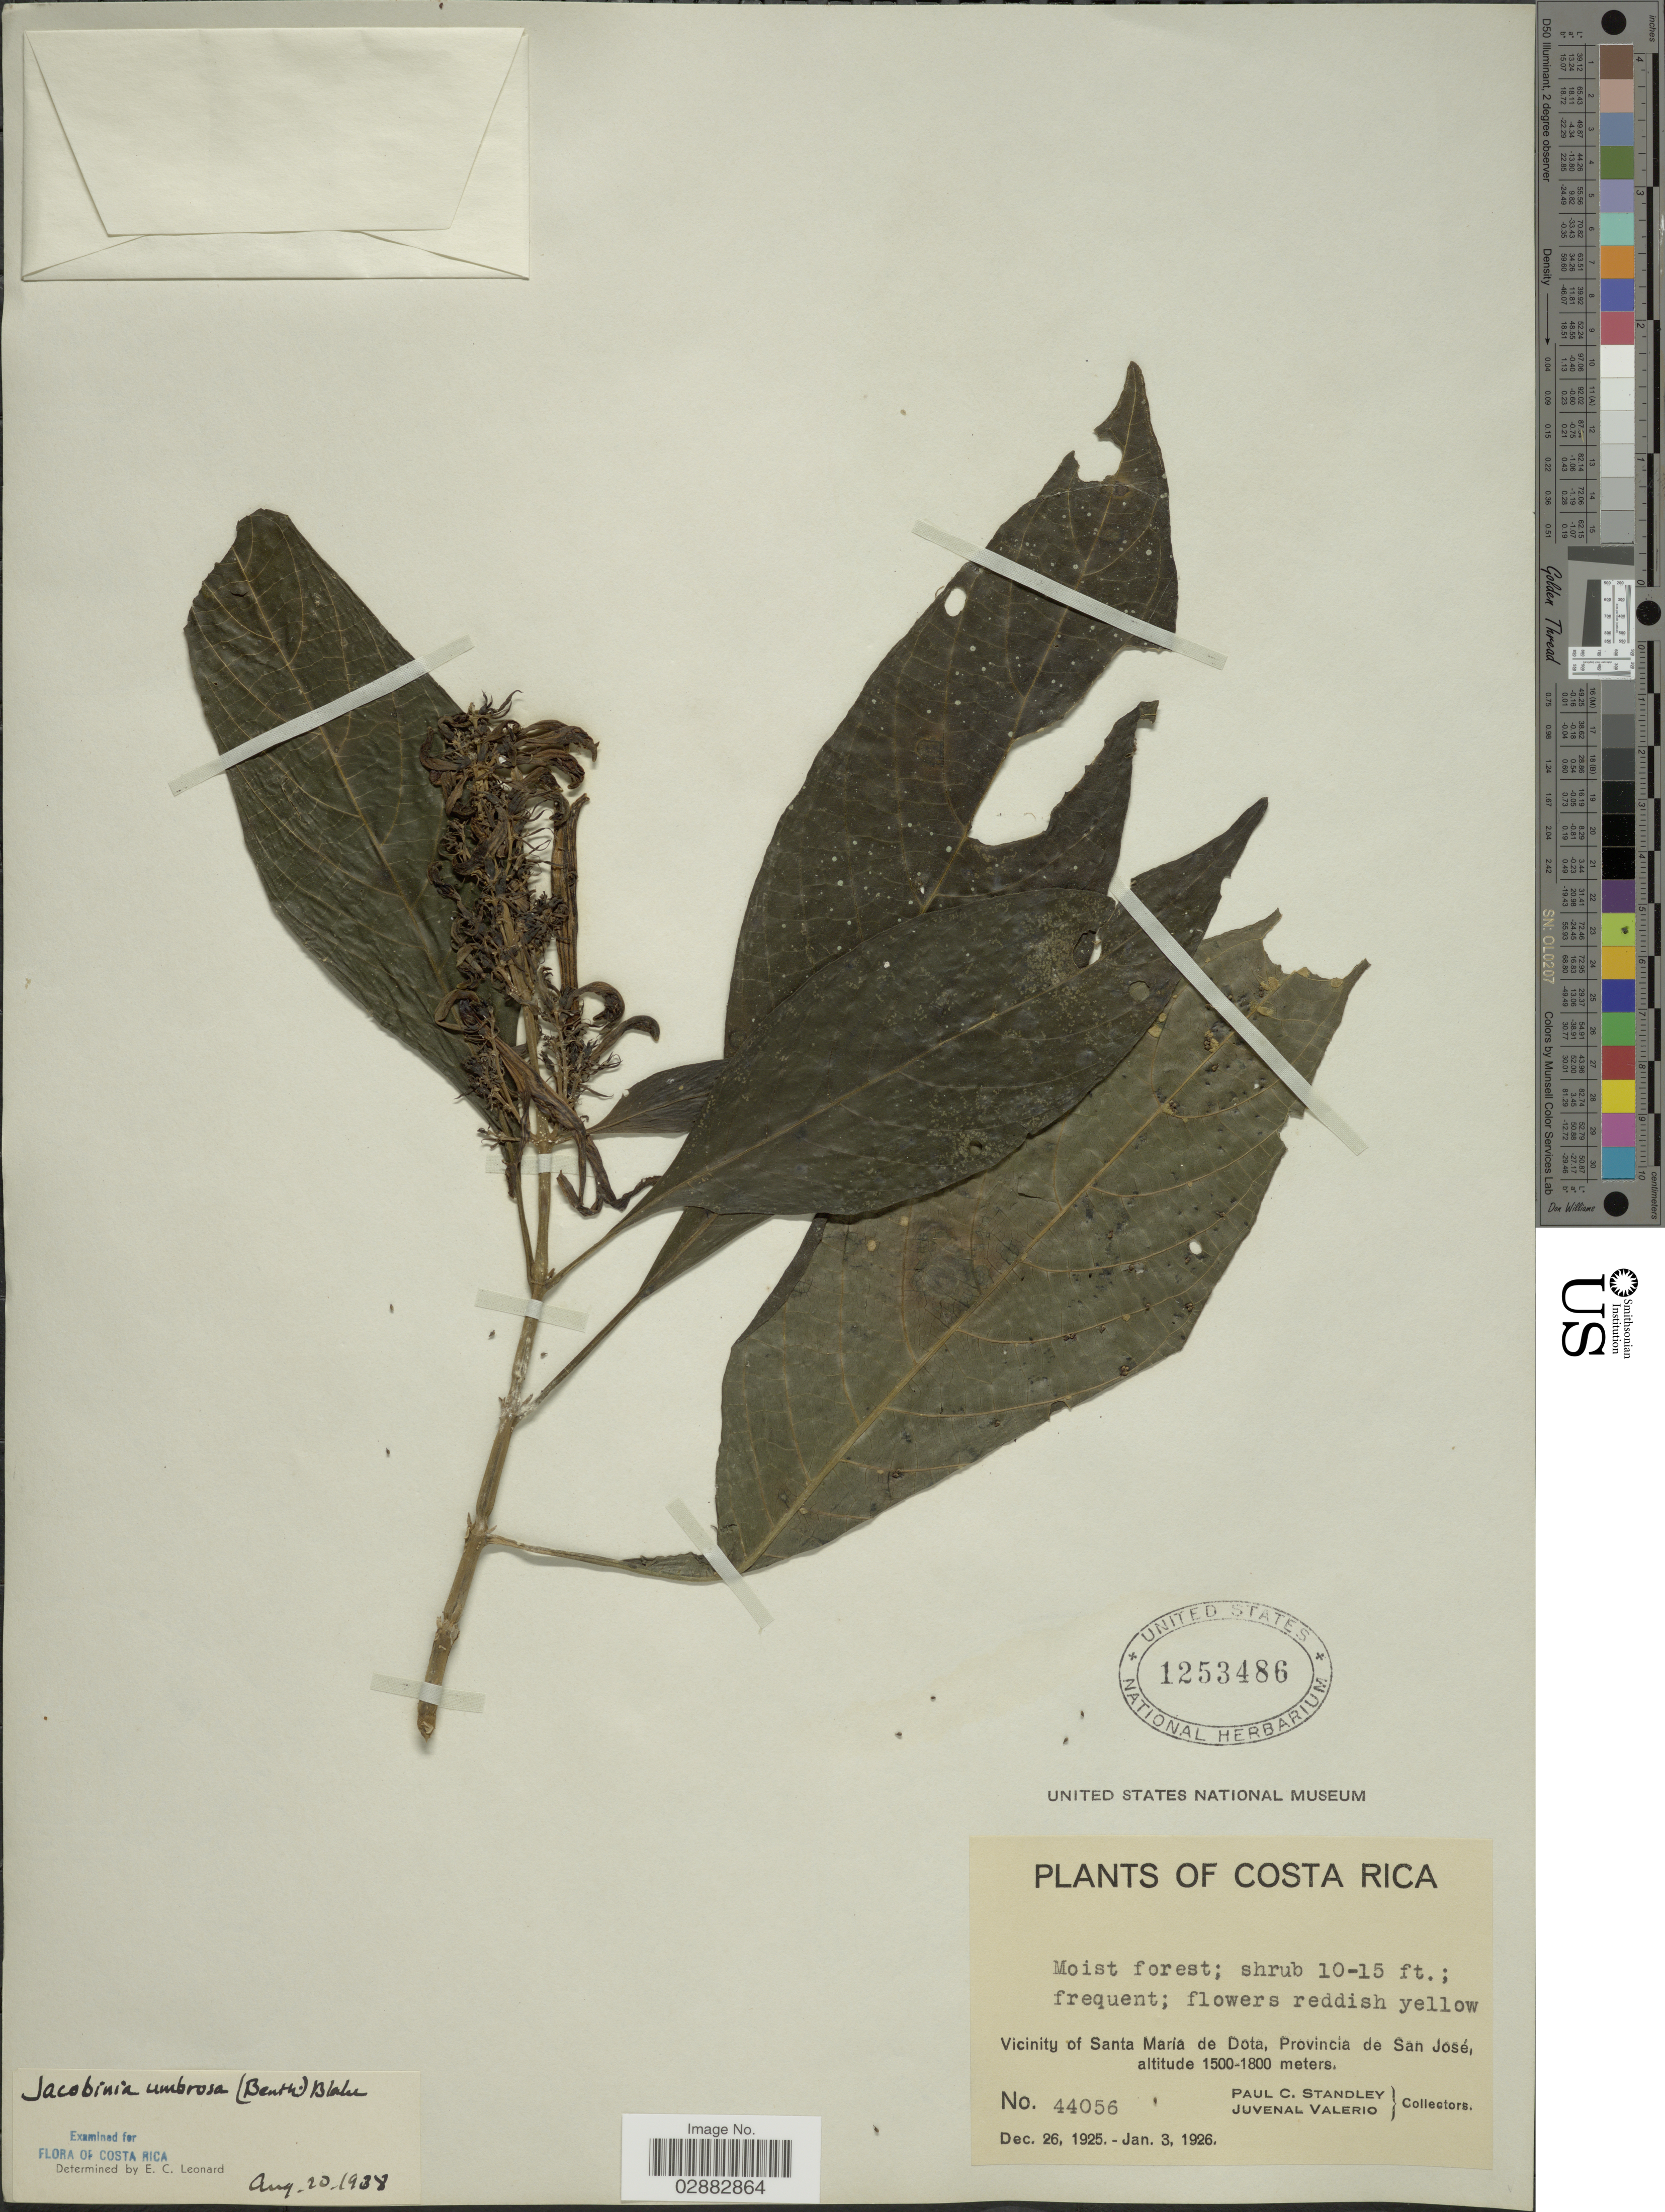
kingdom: Plantae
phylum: Tracheophyta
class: Magnoliopsida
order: Lamiales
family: Acanthaceae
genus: Jacobinia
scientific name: Jacobinia umbrosa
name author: (Benth.) S.F. Blake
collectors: P. C. Standley & J. Valerio R.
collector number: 44056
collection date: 1925-12-26/1926-01-03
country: Costa Rica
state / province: San José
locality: Vicinity of Santa Maria de Dota, Provincia de San José.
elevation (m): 1500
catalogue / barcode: US 1253486